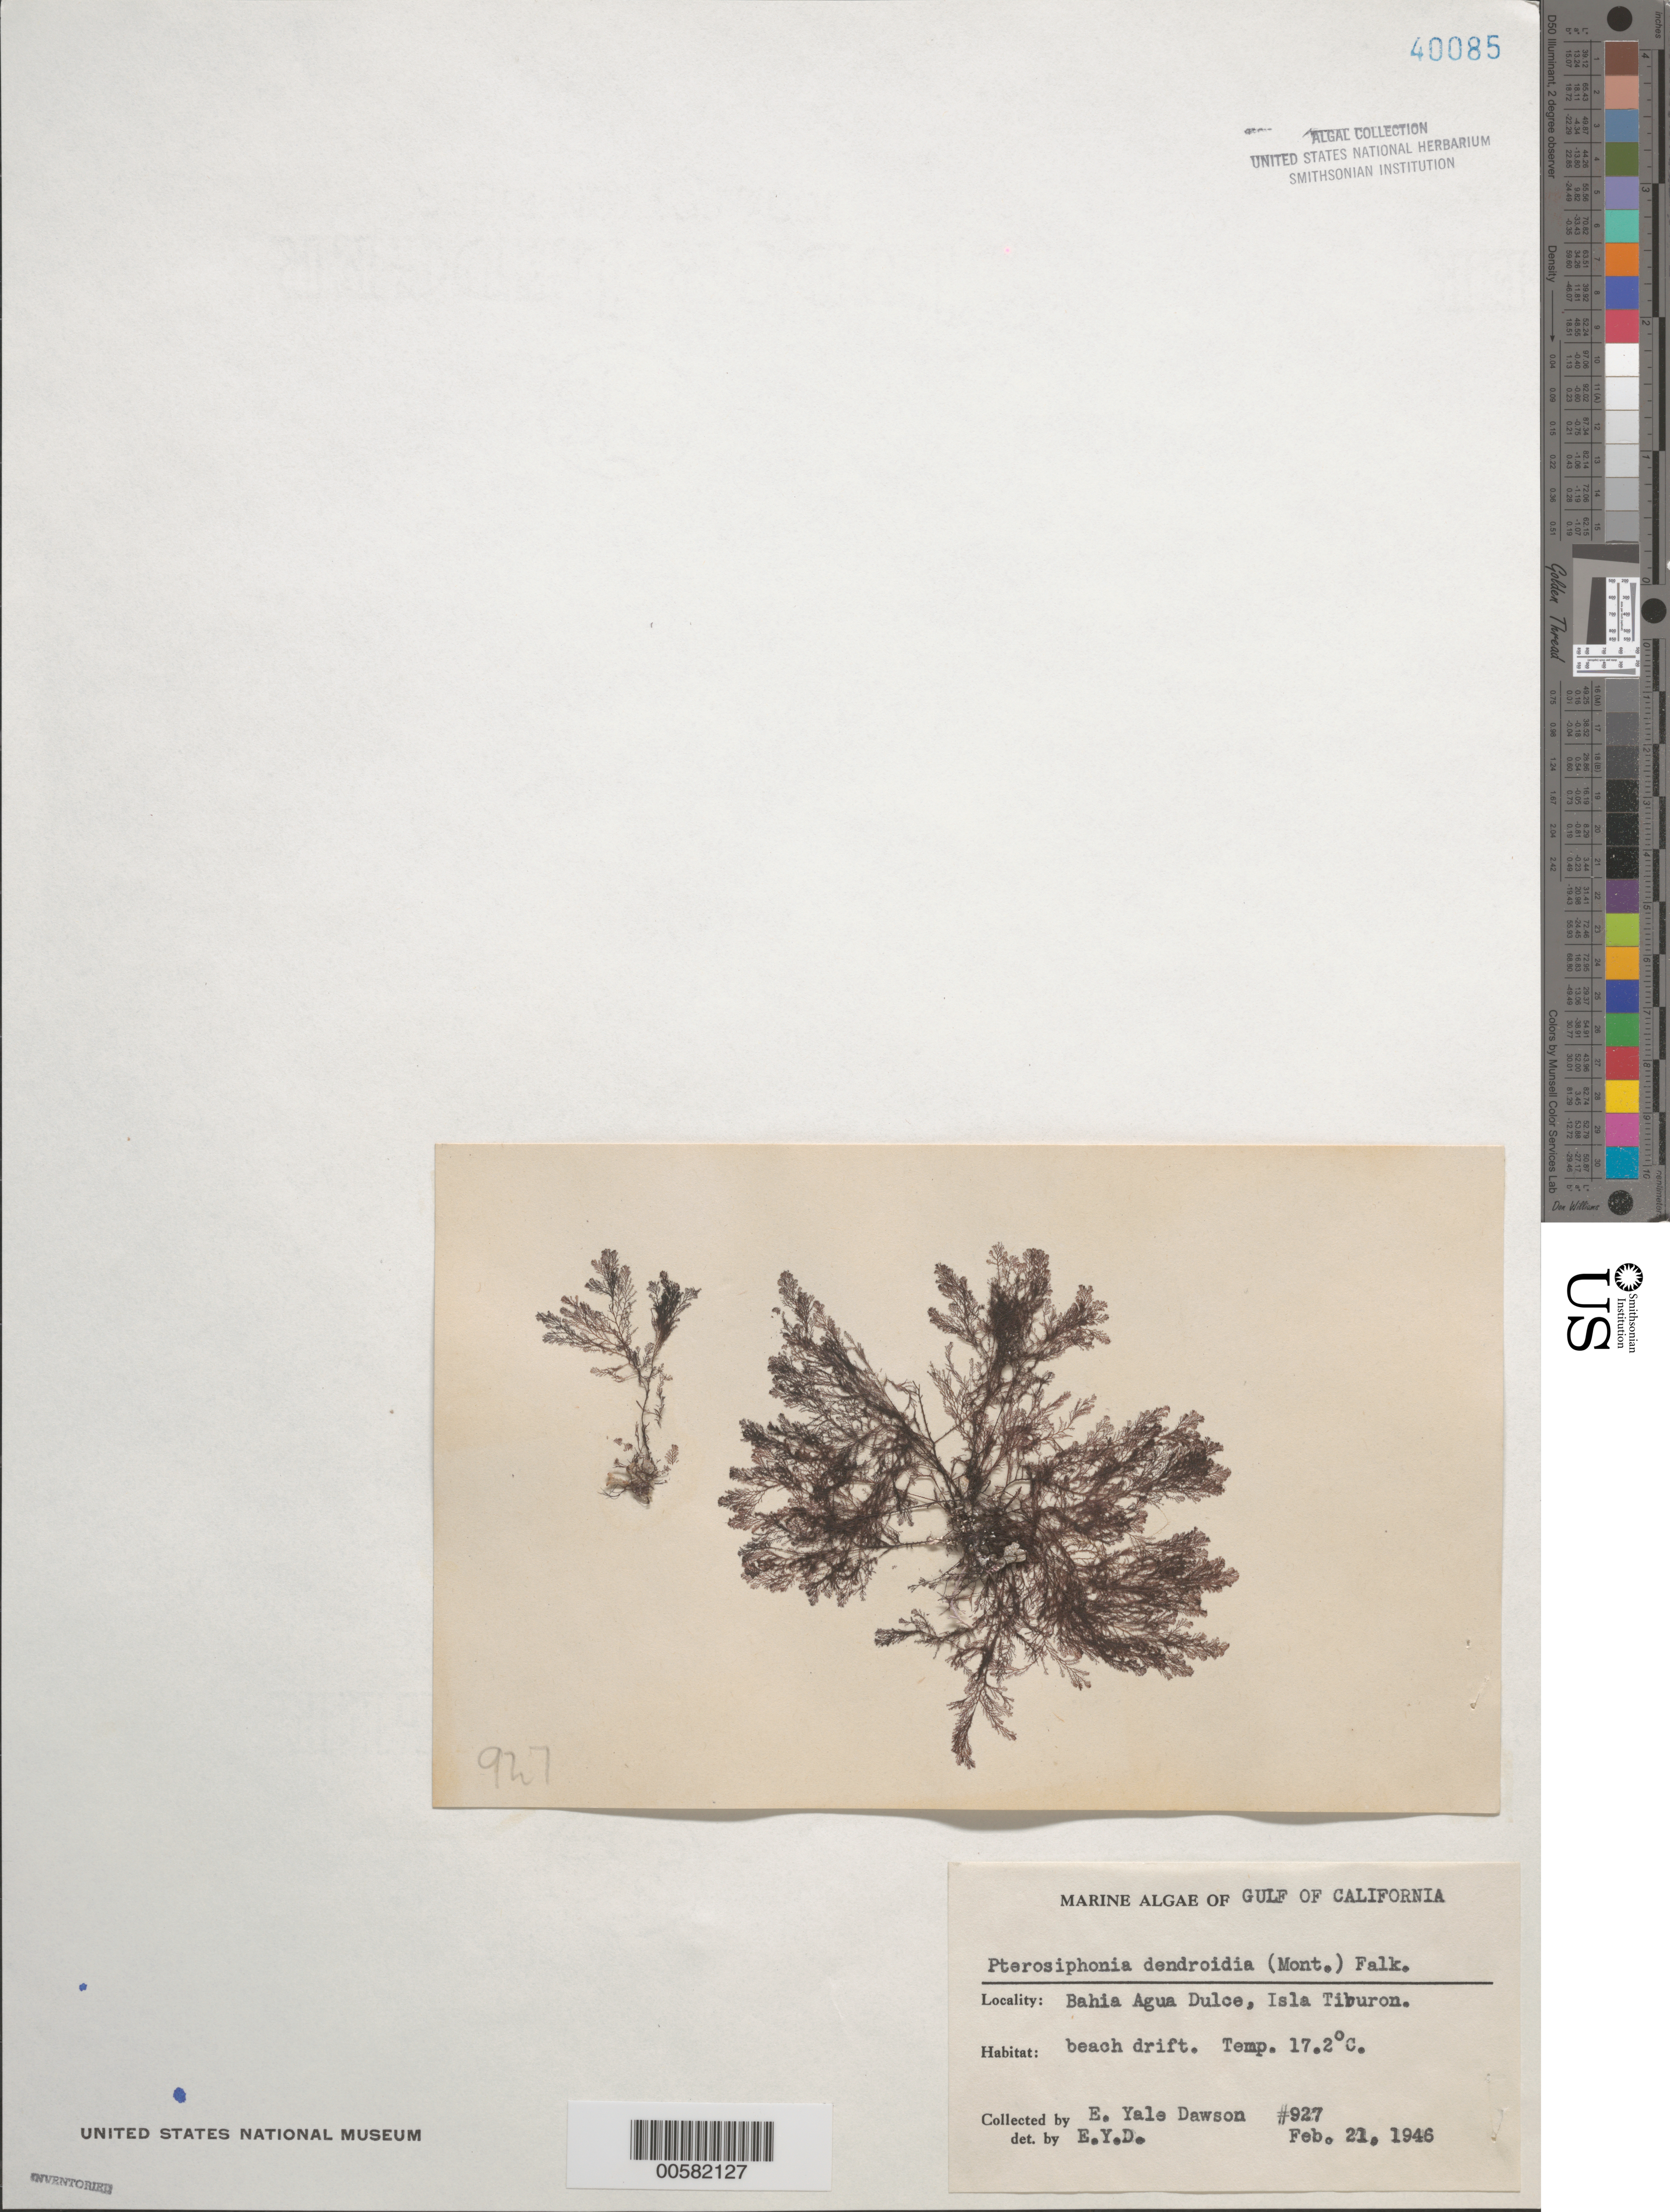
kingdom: Plantae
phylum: Rhodophyta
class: Florideophyceae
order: Ceramiales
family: Rhodomelaceae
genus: Symphyocladiella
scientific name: Symphyocladiella dendroidea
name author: (Montagne) Bustamante et al.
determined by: Algae name updating Project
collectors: E. Y. Dawson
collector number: EYD 927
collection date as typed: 21 Feb 1946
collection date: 1946-02-21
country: Mexico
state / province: Sonora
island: Isla Tiburon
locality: Bahia Agua Dulce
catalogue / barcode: US 40085